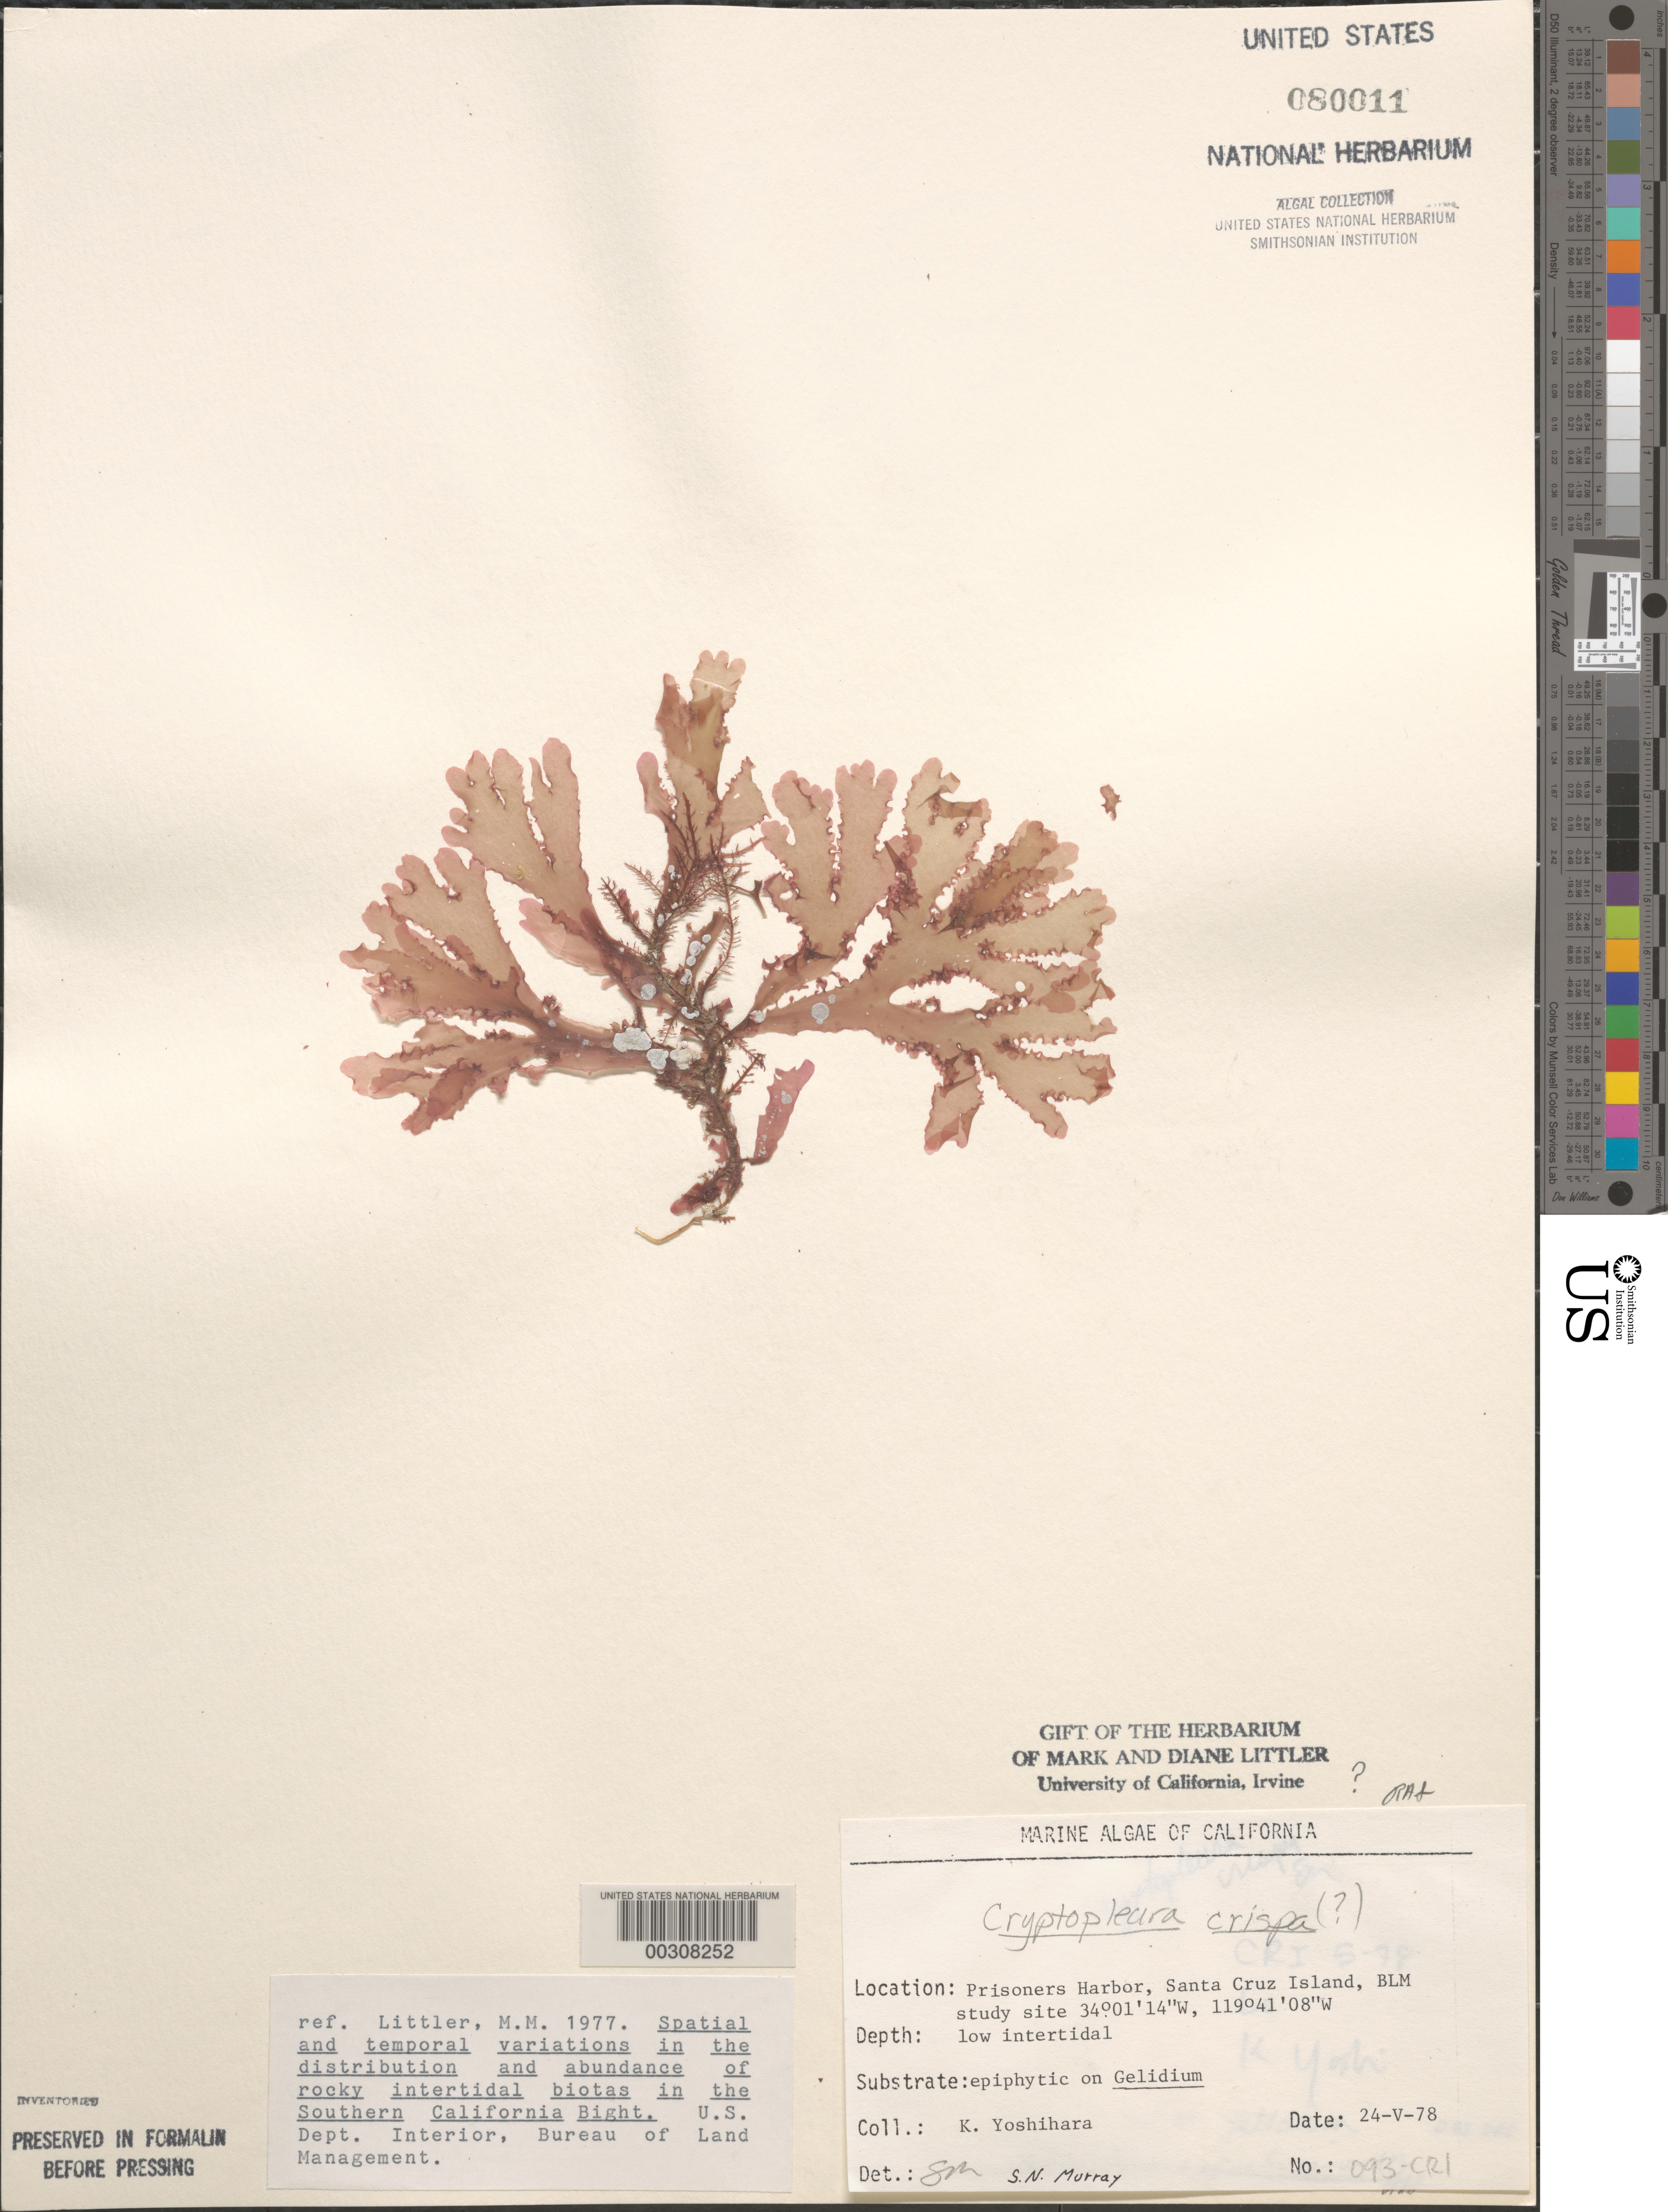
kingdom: Plantae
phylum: Rhodophyta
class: Florideophyceae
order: Ceramiales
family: Delesseriaceae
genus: Cryptopleura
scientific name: Cryptopleura crispa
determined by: Murray, S. N.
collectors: K. Yoshihara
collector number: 093-cri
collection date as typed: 24 May 1978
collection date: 1978-05-24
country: United States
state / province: California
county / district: Santa Barbara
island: Santa Cruz Island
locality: Prisoners Harbor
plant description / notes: BLM-SOCALBIGHT Rocky Intertidal Survey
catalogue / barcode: US 80011